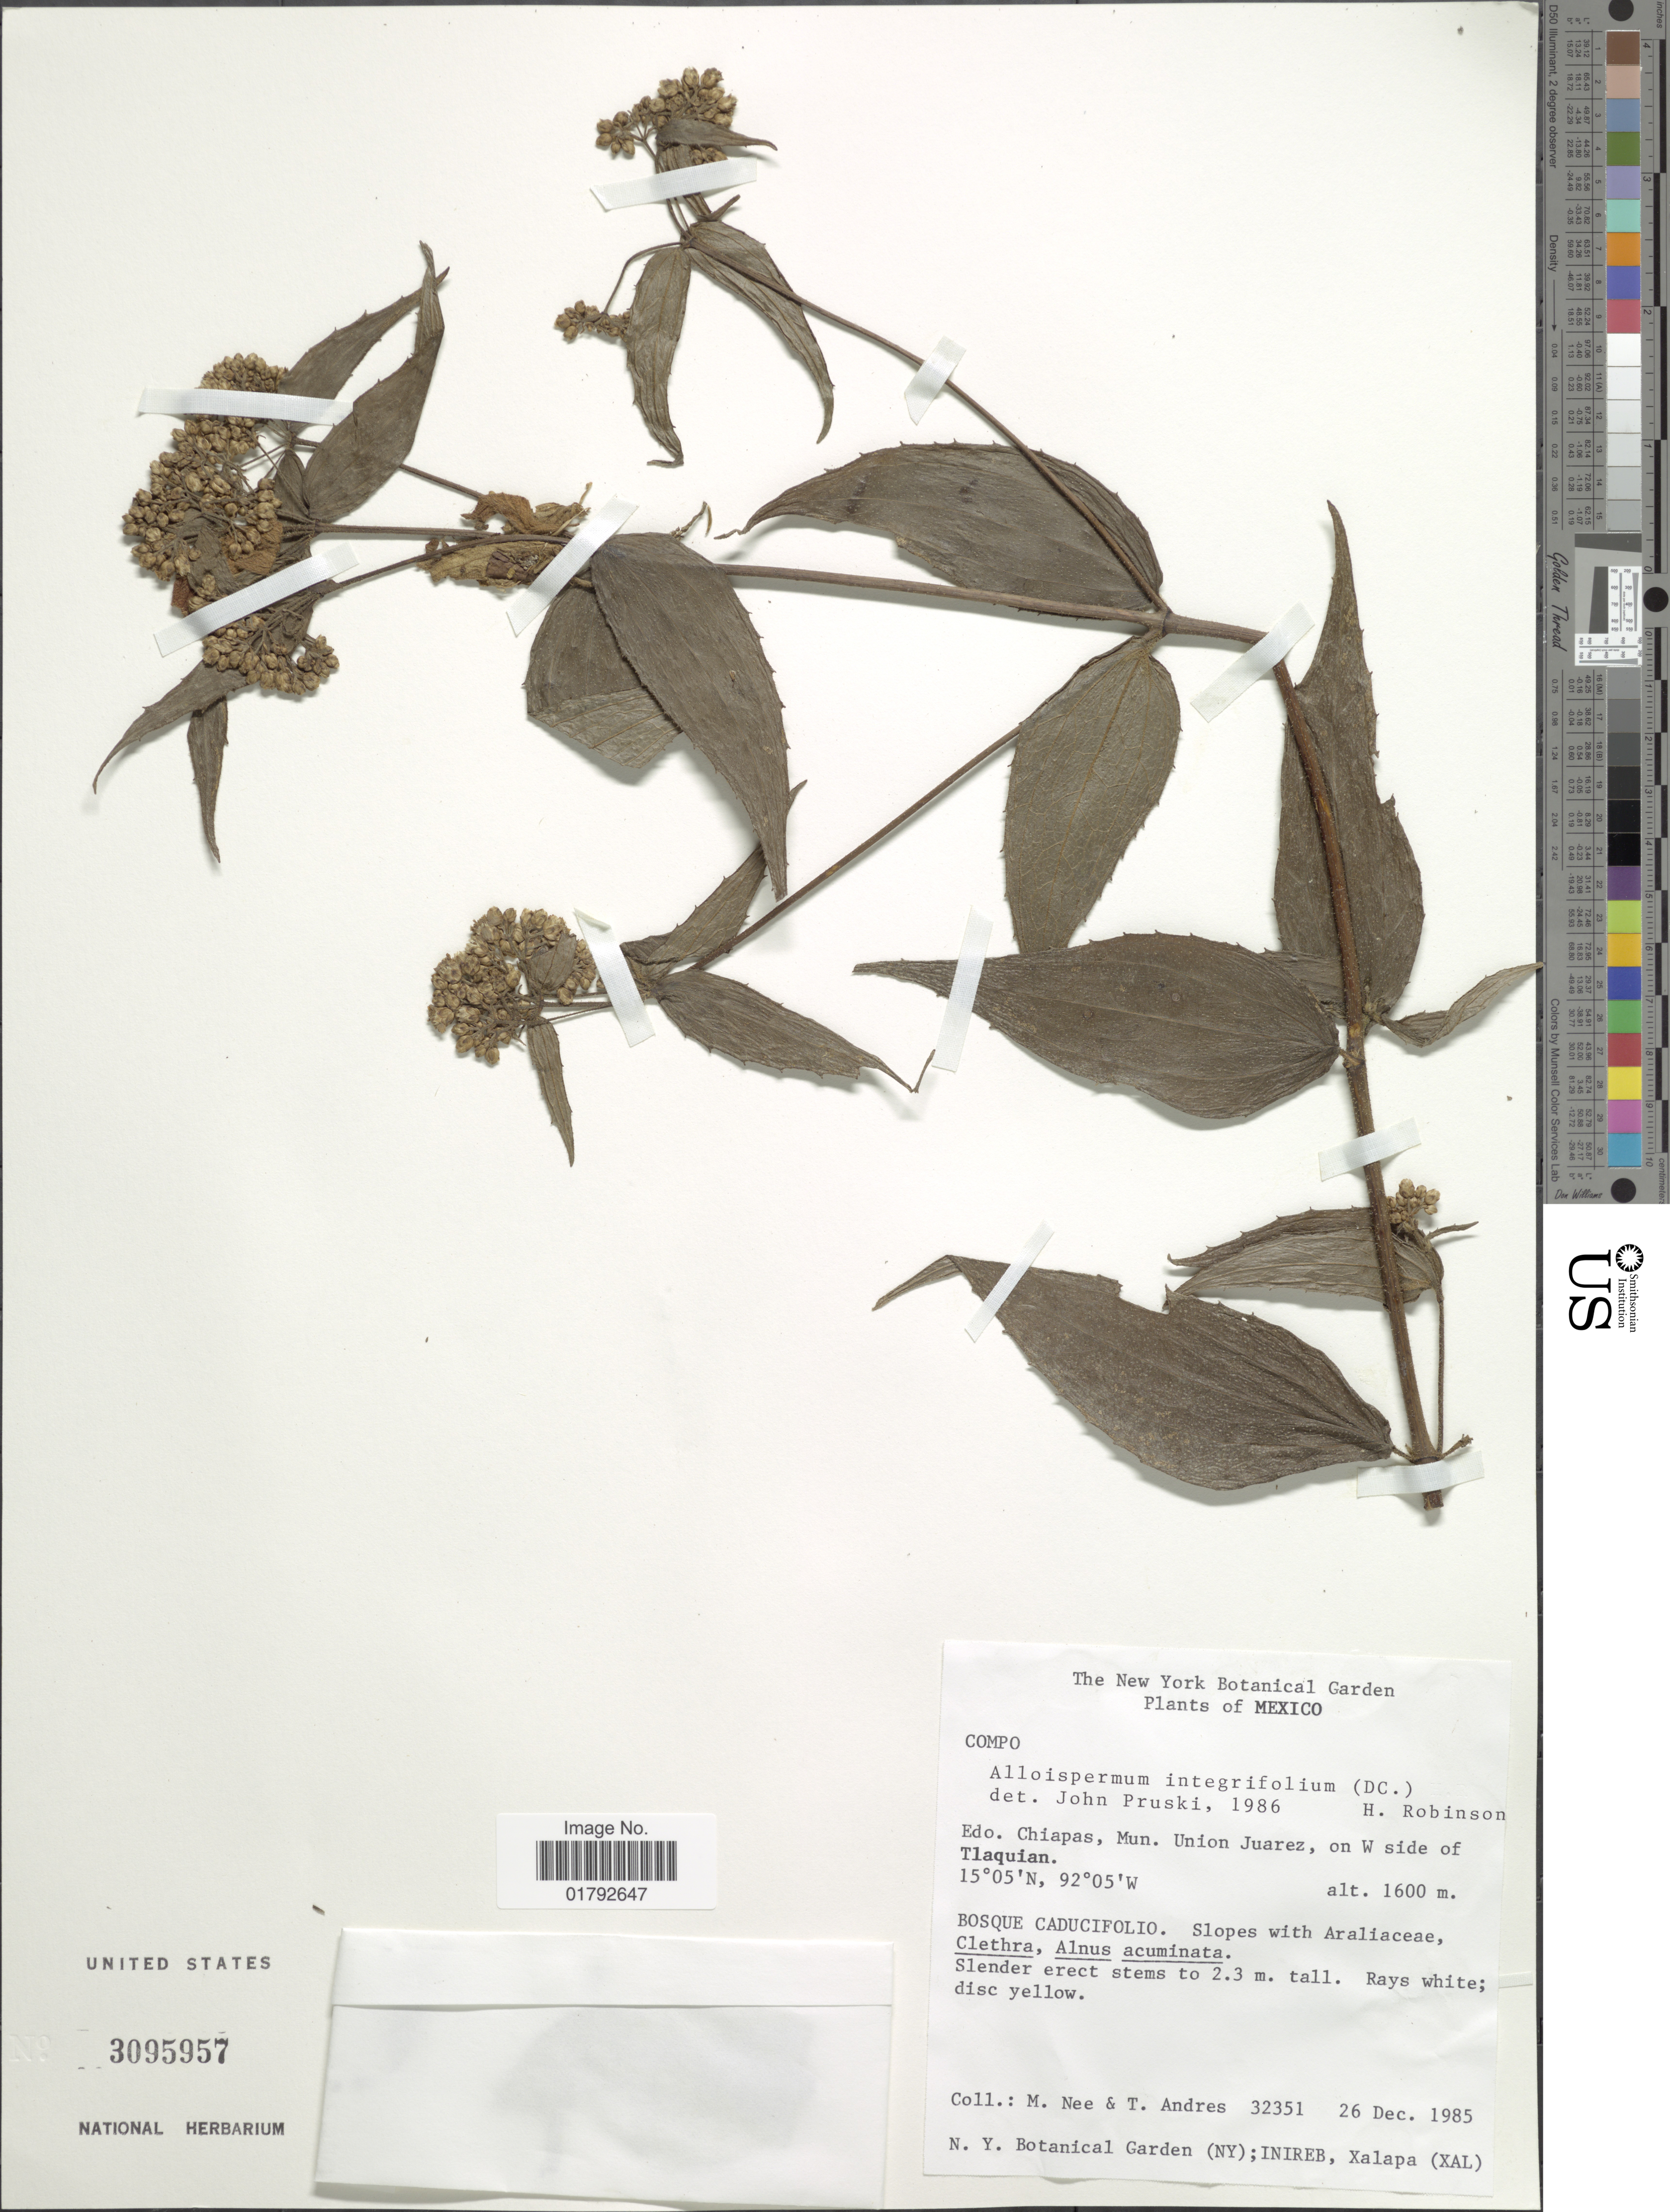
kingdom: Plantae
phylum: Tracheophyta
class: Magnoliopsida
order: Asterales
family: Asteraceae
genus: Alloispermum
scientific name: Alloispermum integrifolium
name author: (DC.) H. Rob.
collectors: M. Nee & T. Andres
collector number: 32351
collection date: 1985-12-26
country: Mexico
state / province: Chiapas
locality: Edo. Chiapas, Mun. Union Juarez, on W side of Tlaquian.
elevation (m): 1600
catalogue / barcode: US 3095957